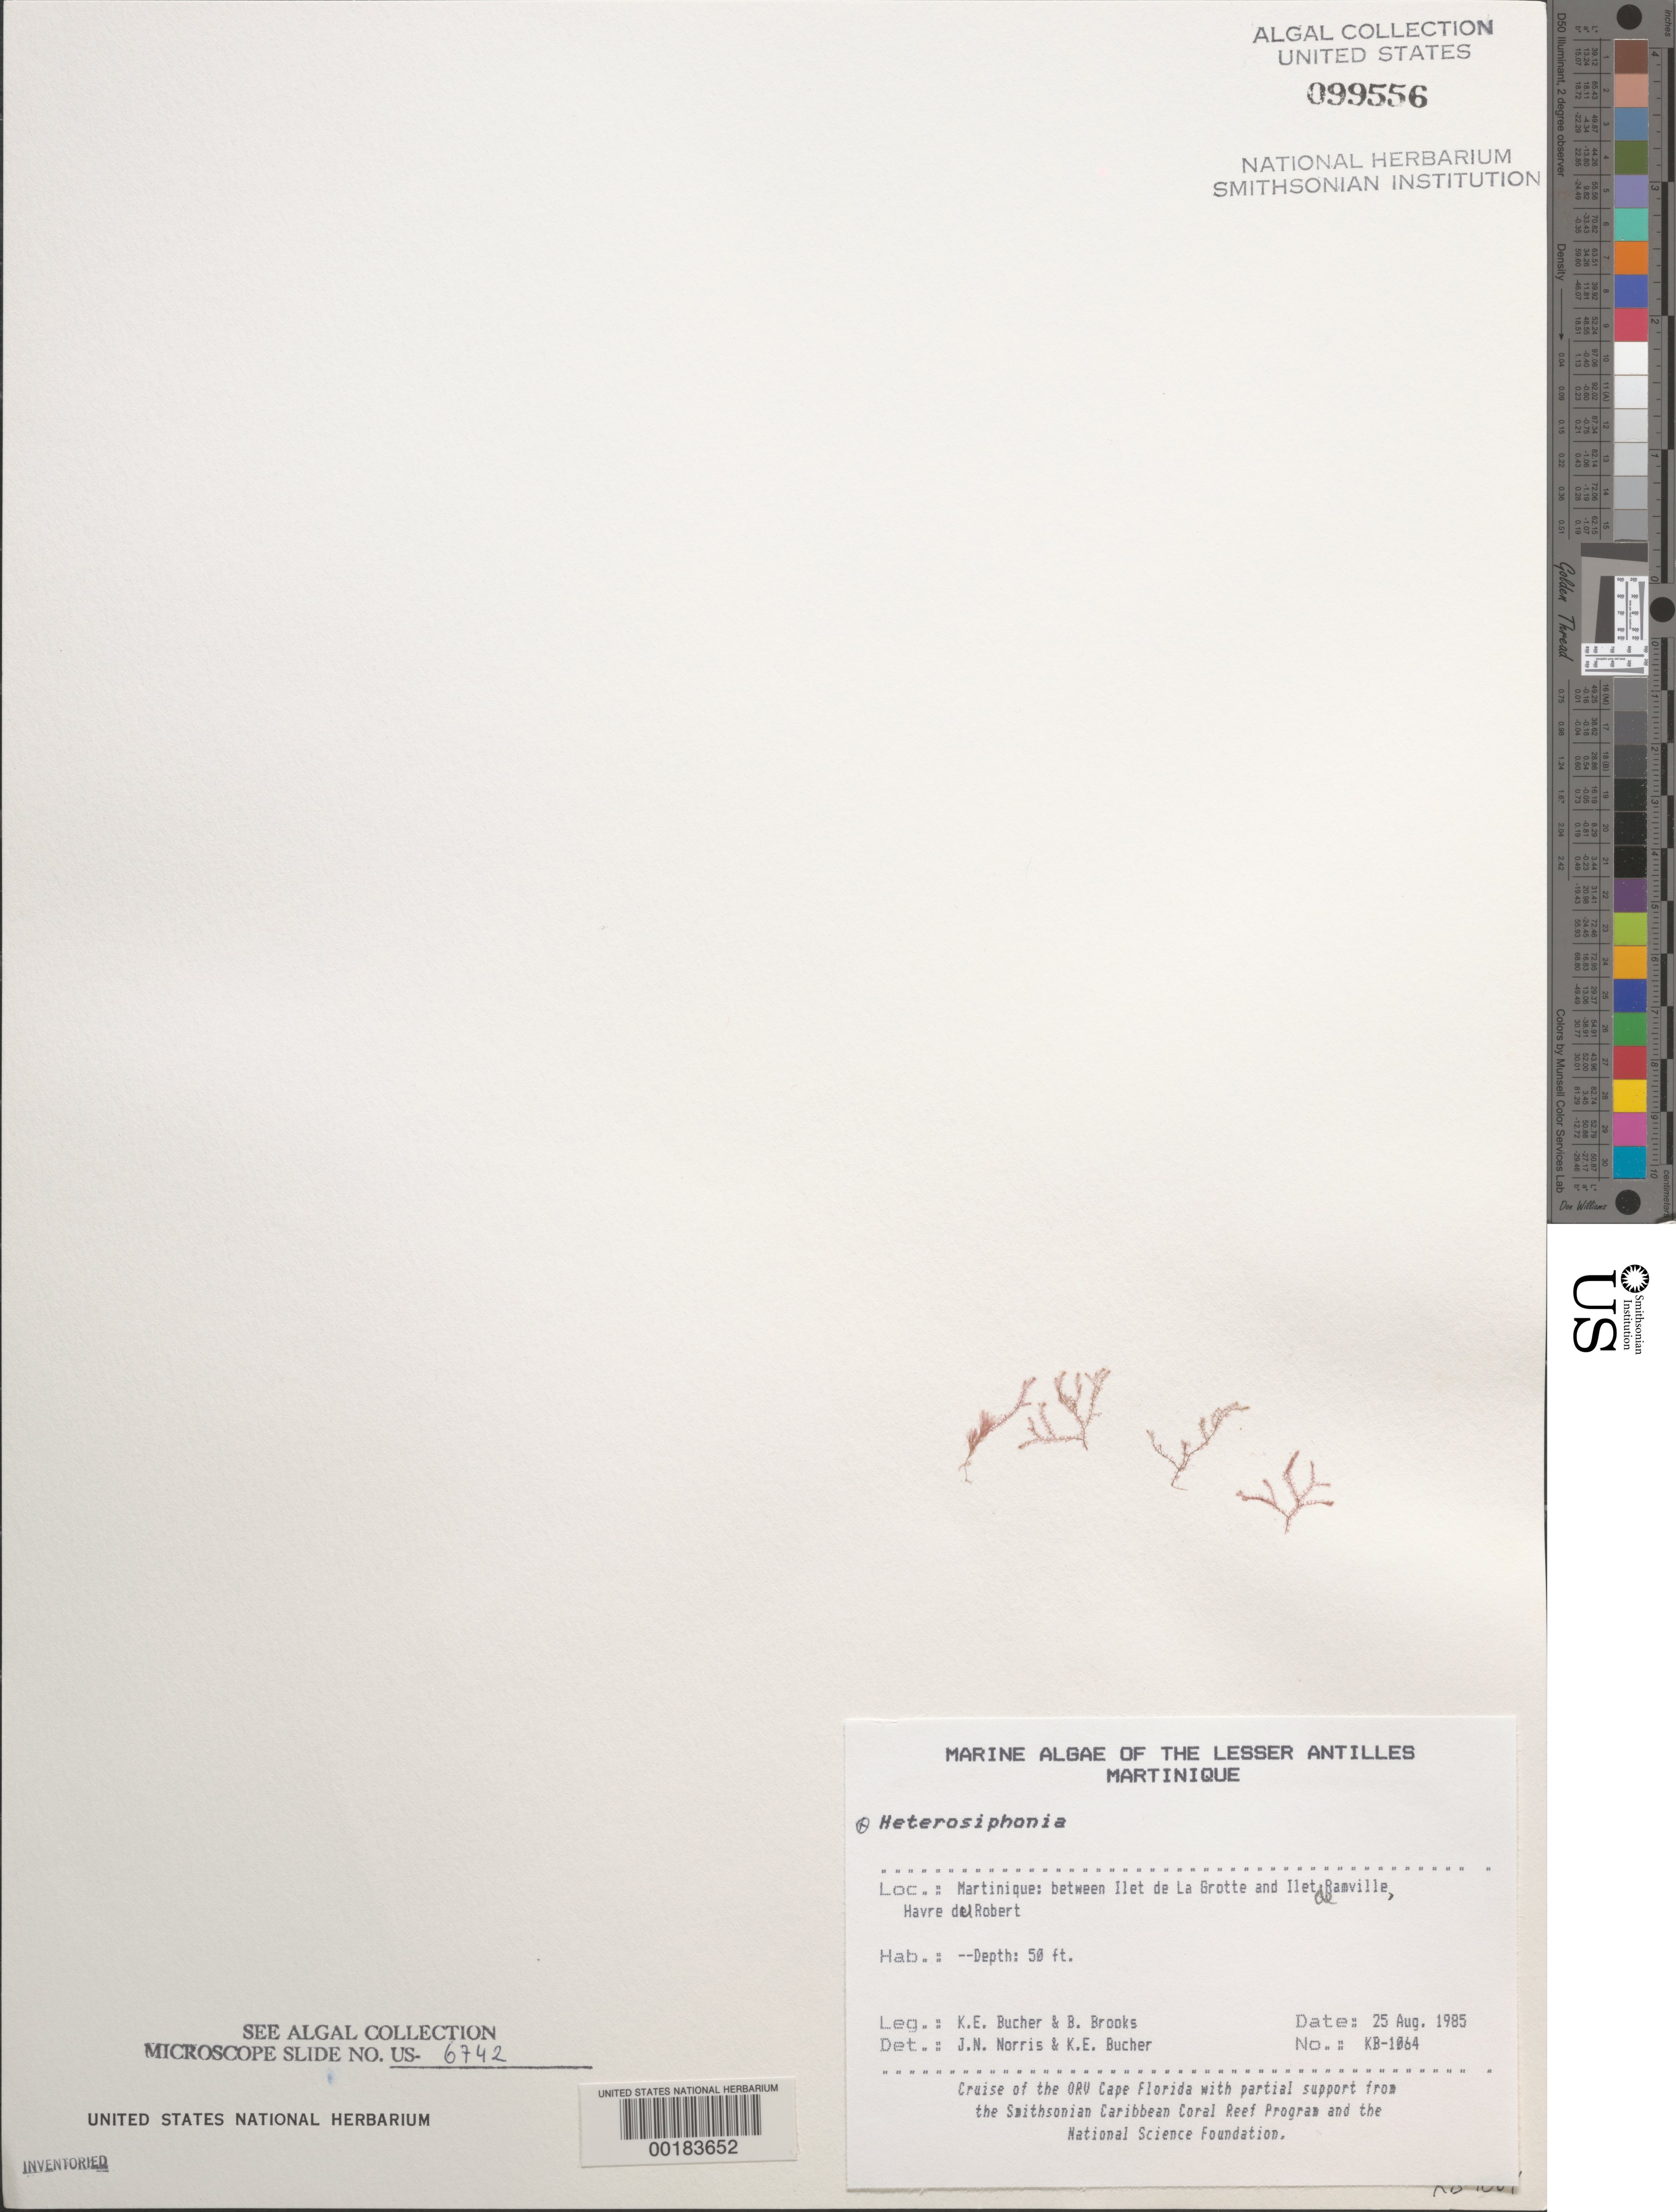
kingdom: Plantae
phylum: Rhodophyta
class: Florideophyceae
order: Ceramiales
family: Dasyaceae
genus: Heterosiphonia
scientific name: Heterosiphonia sp.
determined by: Norris, J. N.; Bucher, K. E.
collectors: K. E. Bucher & B. Brooks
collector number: Kb-1064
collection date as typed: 25 Aug 1985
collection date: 1985-08-25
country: Martinique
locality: Between Ilet de la Grotte and Ilet de Ramville, Havre du Robert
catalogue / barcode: US 99556